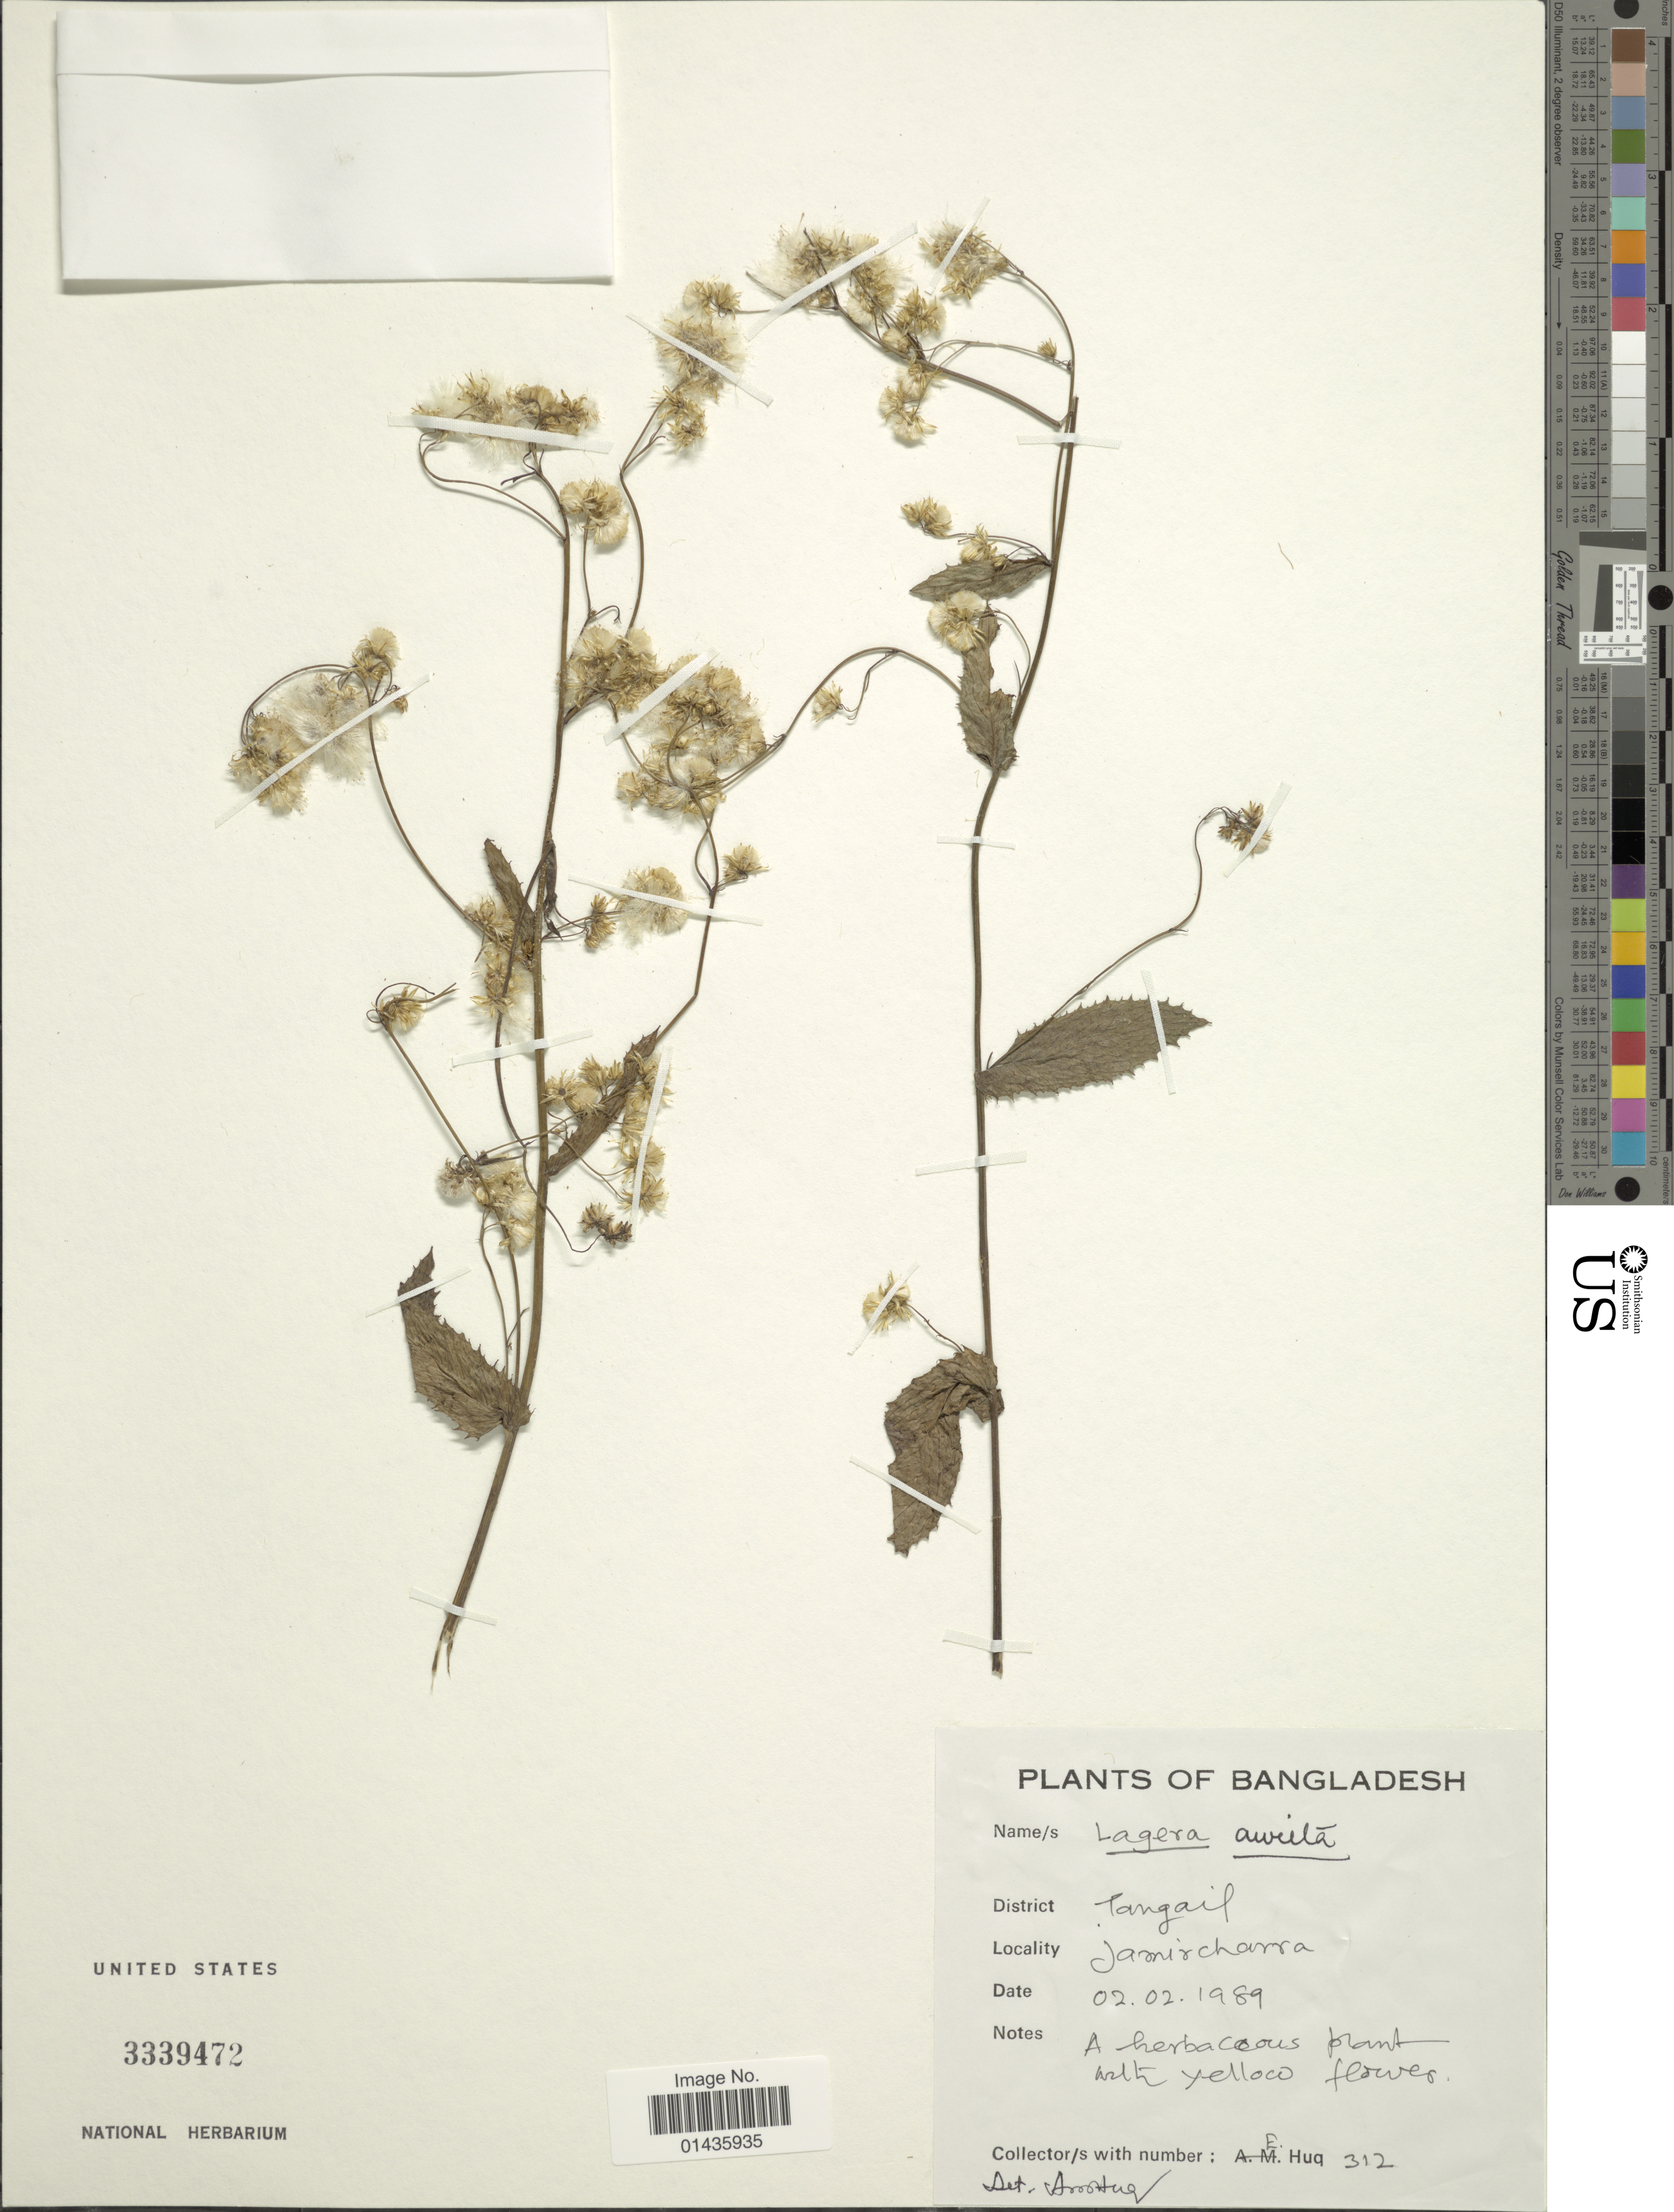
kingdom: Plantae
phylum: Tracheophyta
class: Magnoliopsida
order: Asterales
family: Asteraceae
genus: Laggera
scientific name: Laggera aurita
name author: (DC.) Sch. Bip. ex Schweinf.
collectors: A. M. Huq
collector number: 312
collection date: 1989-02-02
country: Bangladesh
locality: District Tangail, Jasnischarra [interpreted]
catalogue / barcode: US 3339472